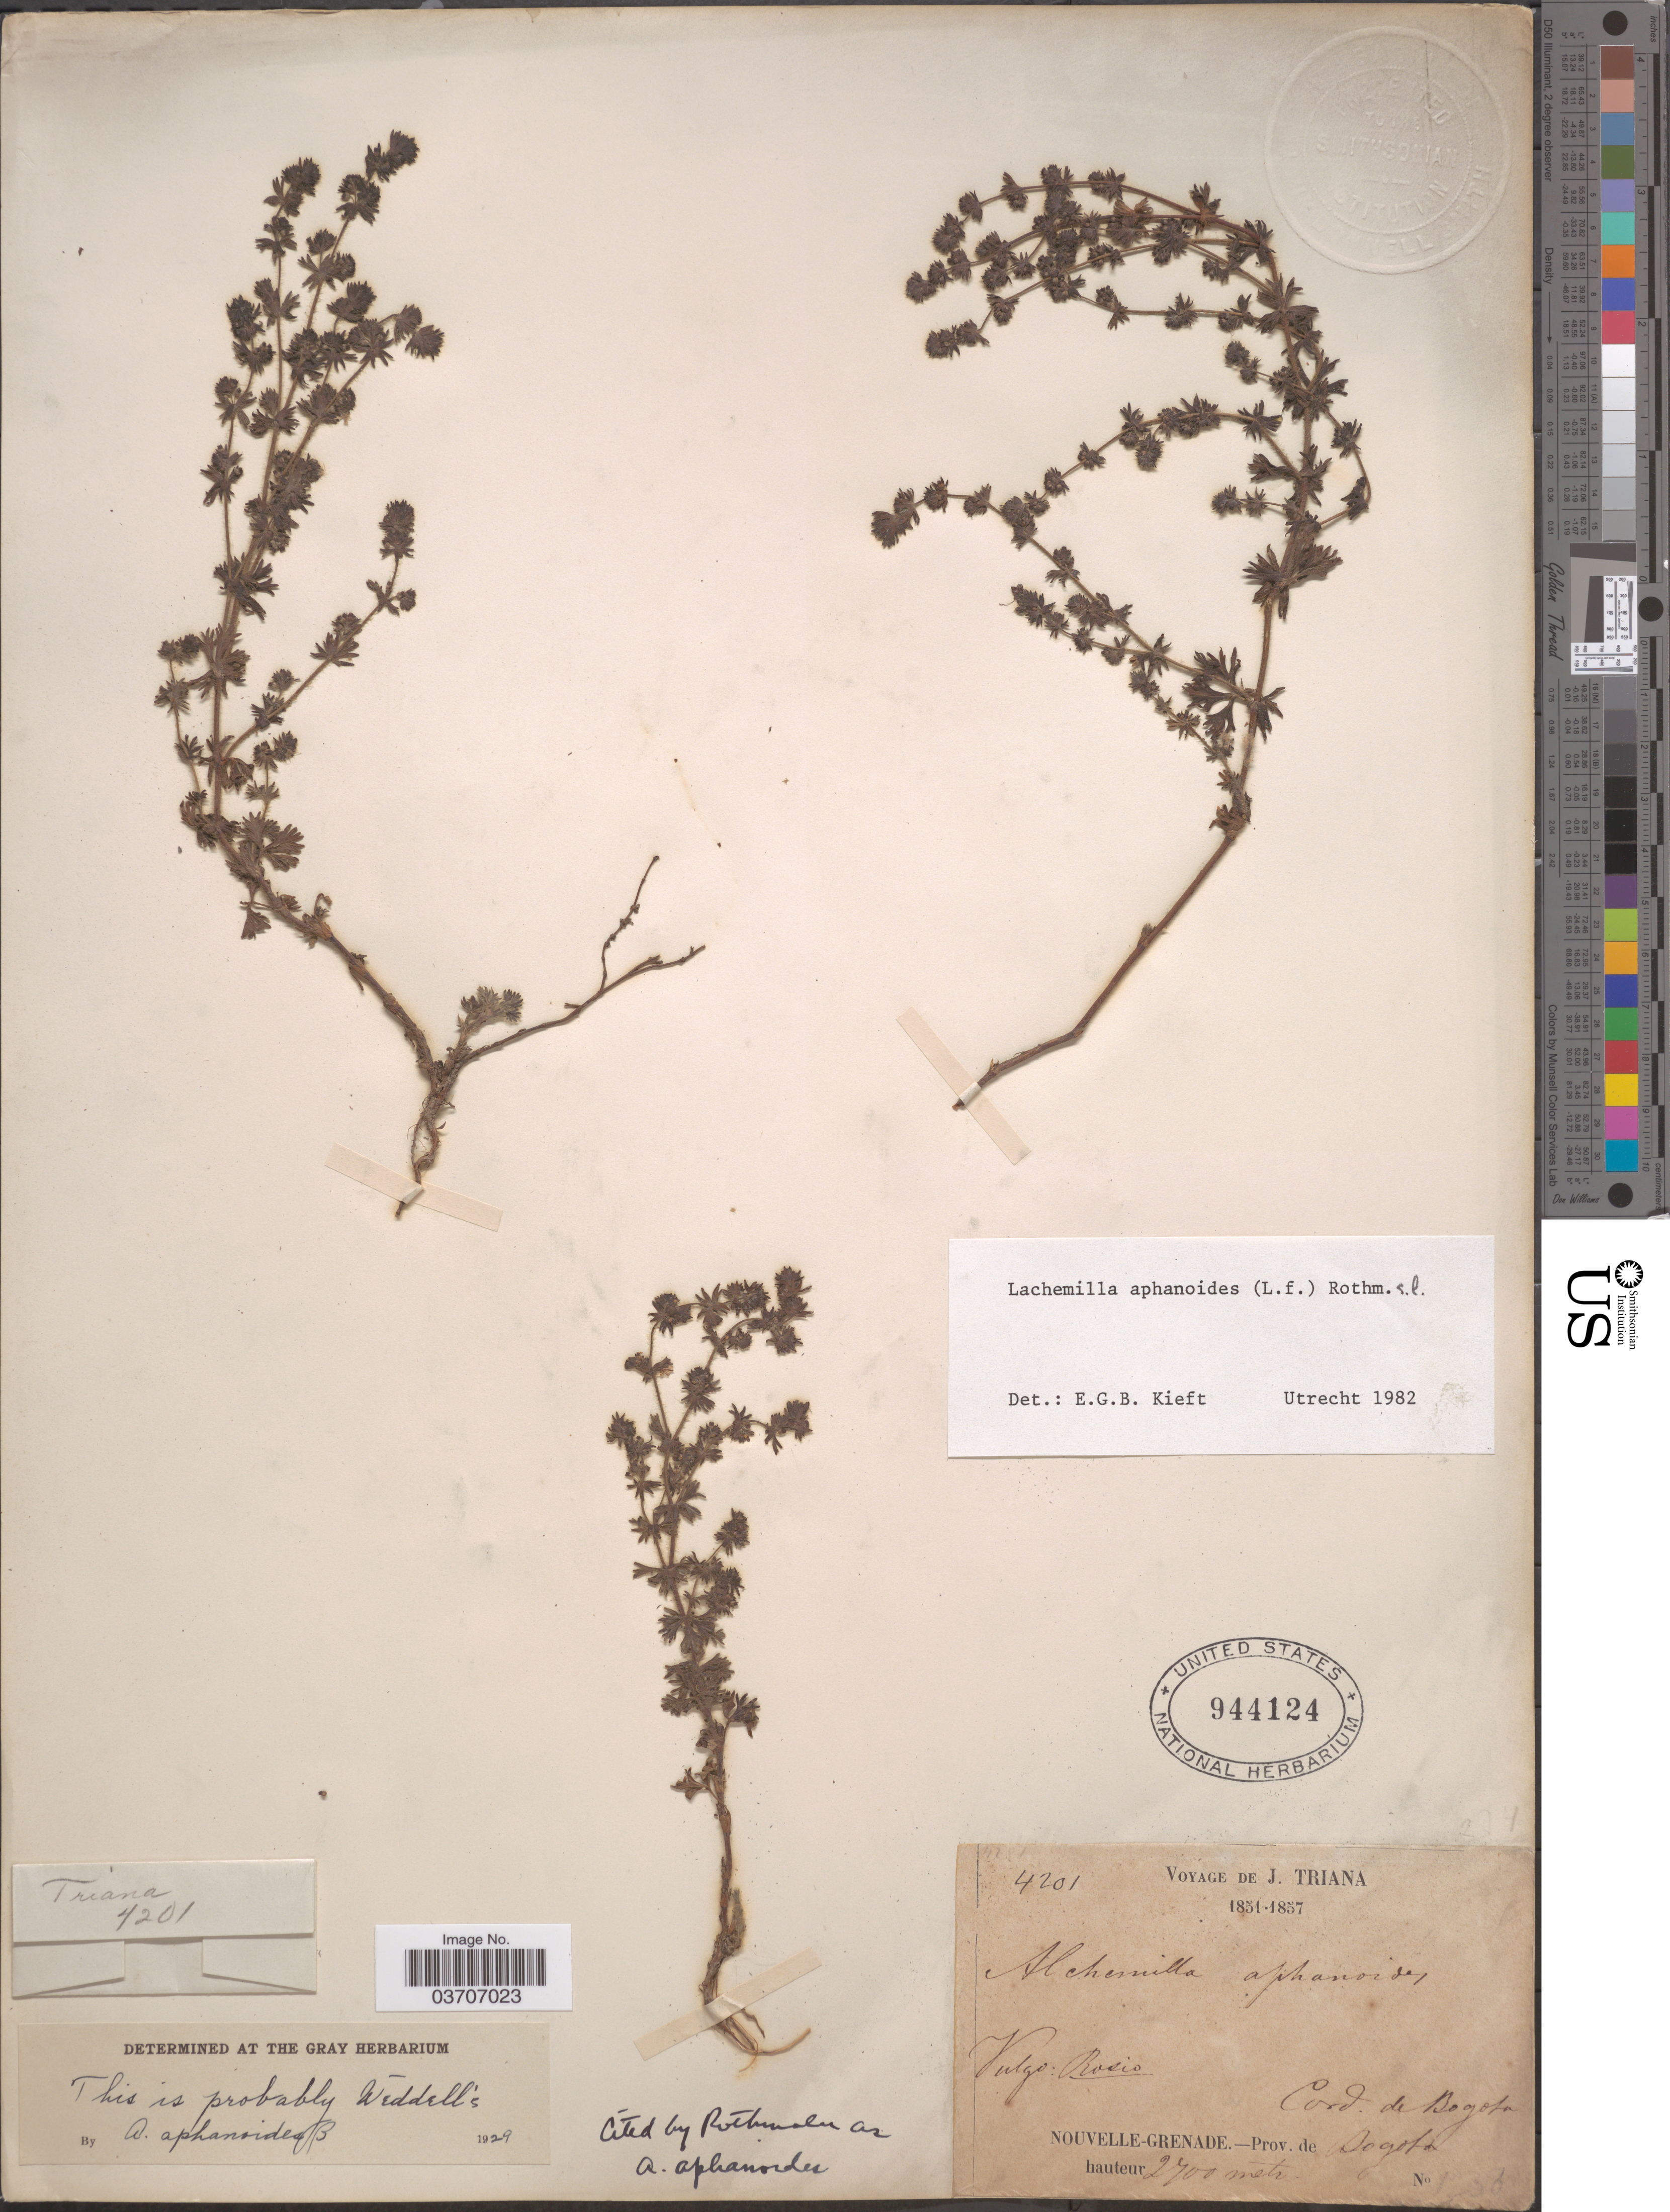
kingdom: Plantae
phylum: Tracheophyta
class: Magnoliopsida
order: Rosales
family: Rosaceae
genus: Lachemilla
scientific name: Lachemilla aphanoides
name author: (Mutis ex L. f.) Rothm.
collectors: J. Triana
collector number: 1238*/4201?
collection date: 1851/1857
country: Colombia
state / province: Bogota D.C.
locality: Cord. de Bogota. Nouvelle- Grenade.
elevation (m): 2700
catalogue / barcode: US 944124